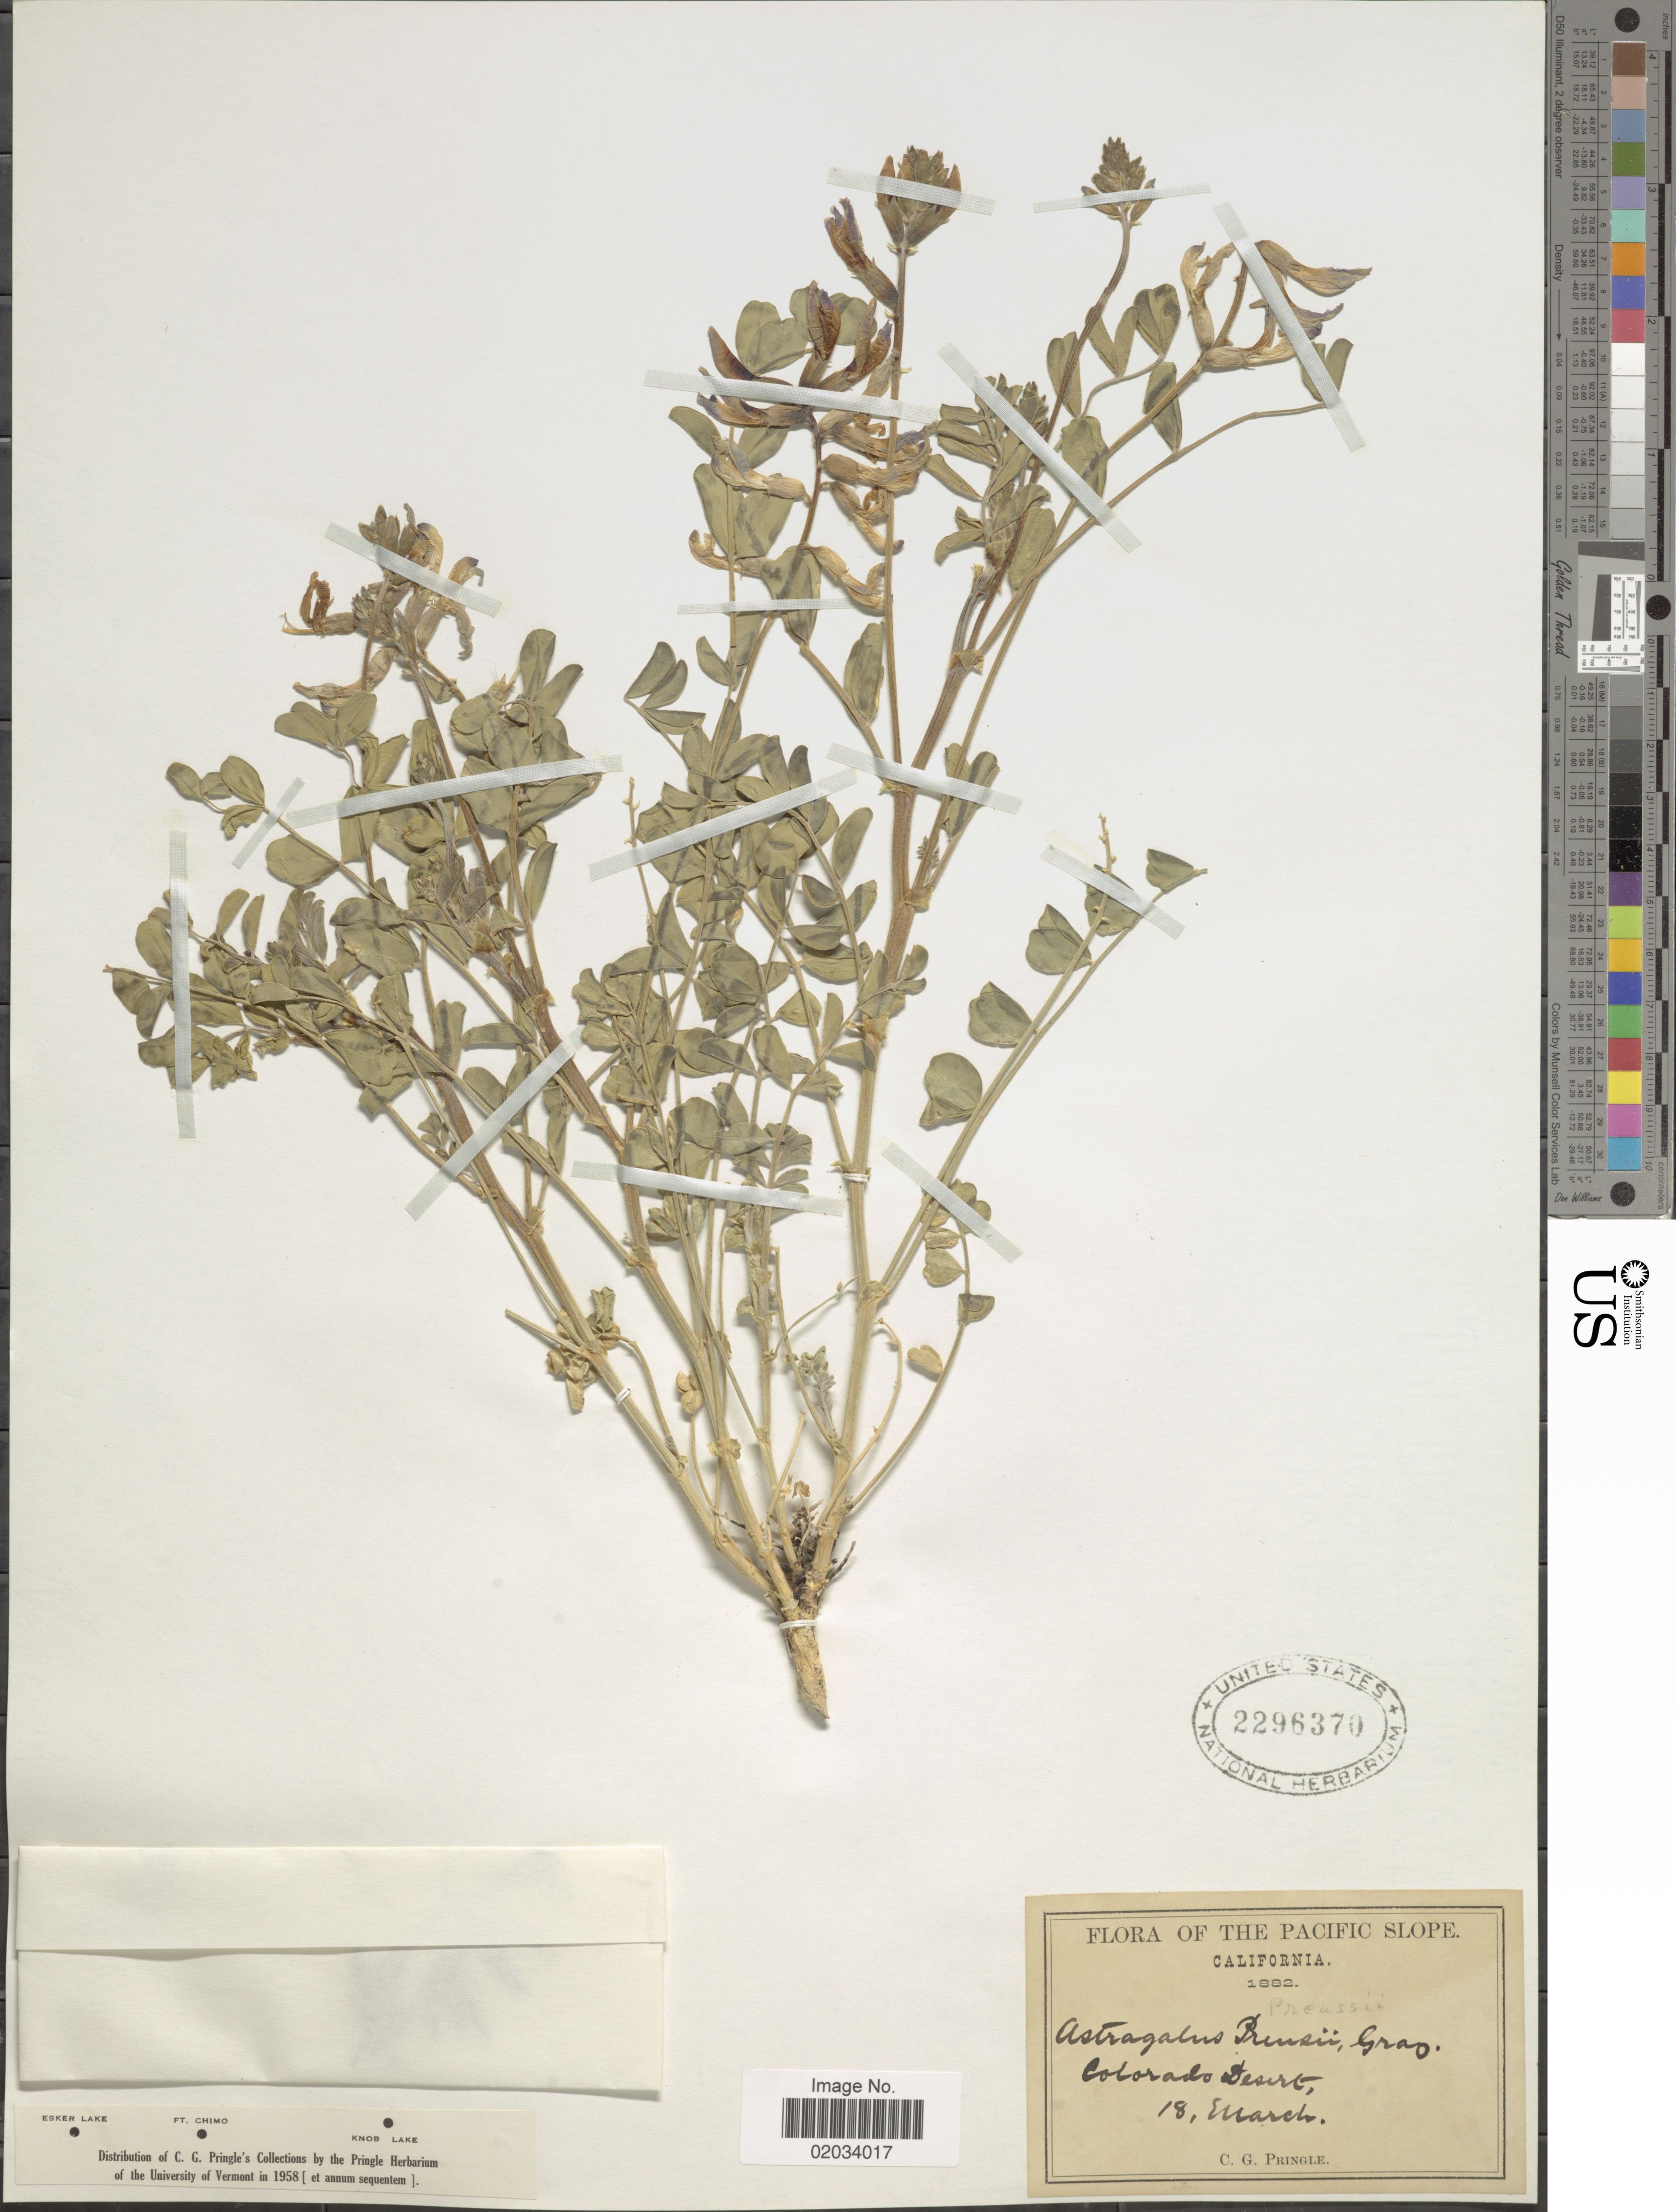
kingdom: Plantae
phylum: Tracheophyta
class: Magnoliopsida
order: Fabales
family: Fabaceae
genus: Astragalus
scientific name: Astragalus preussii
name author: A. Gray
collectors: C. G. Pringle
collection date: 1882-03-18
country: United States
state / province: California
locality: The Pacific Slope. Colorado Desert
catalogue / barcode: US 2296370